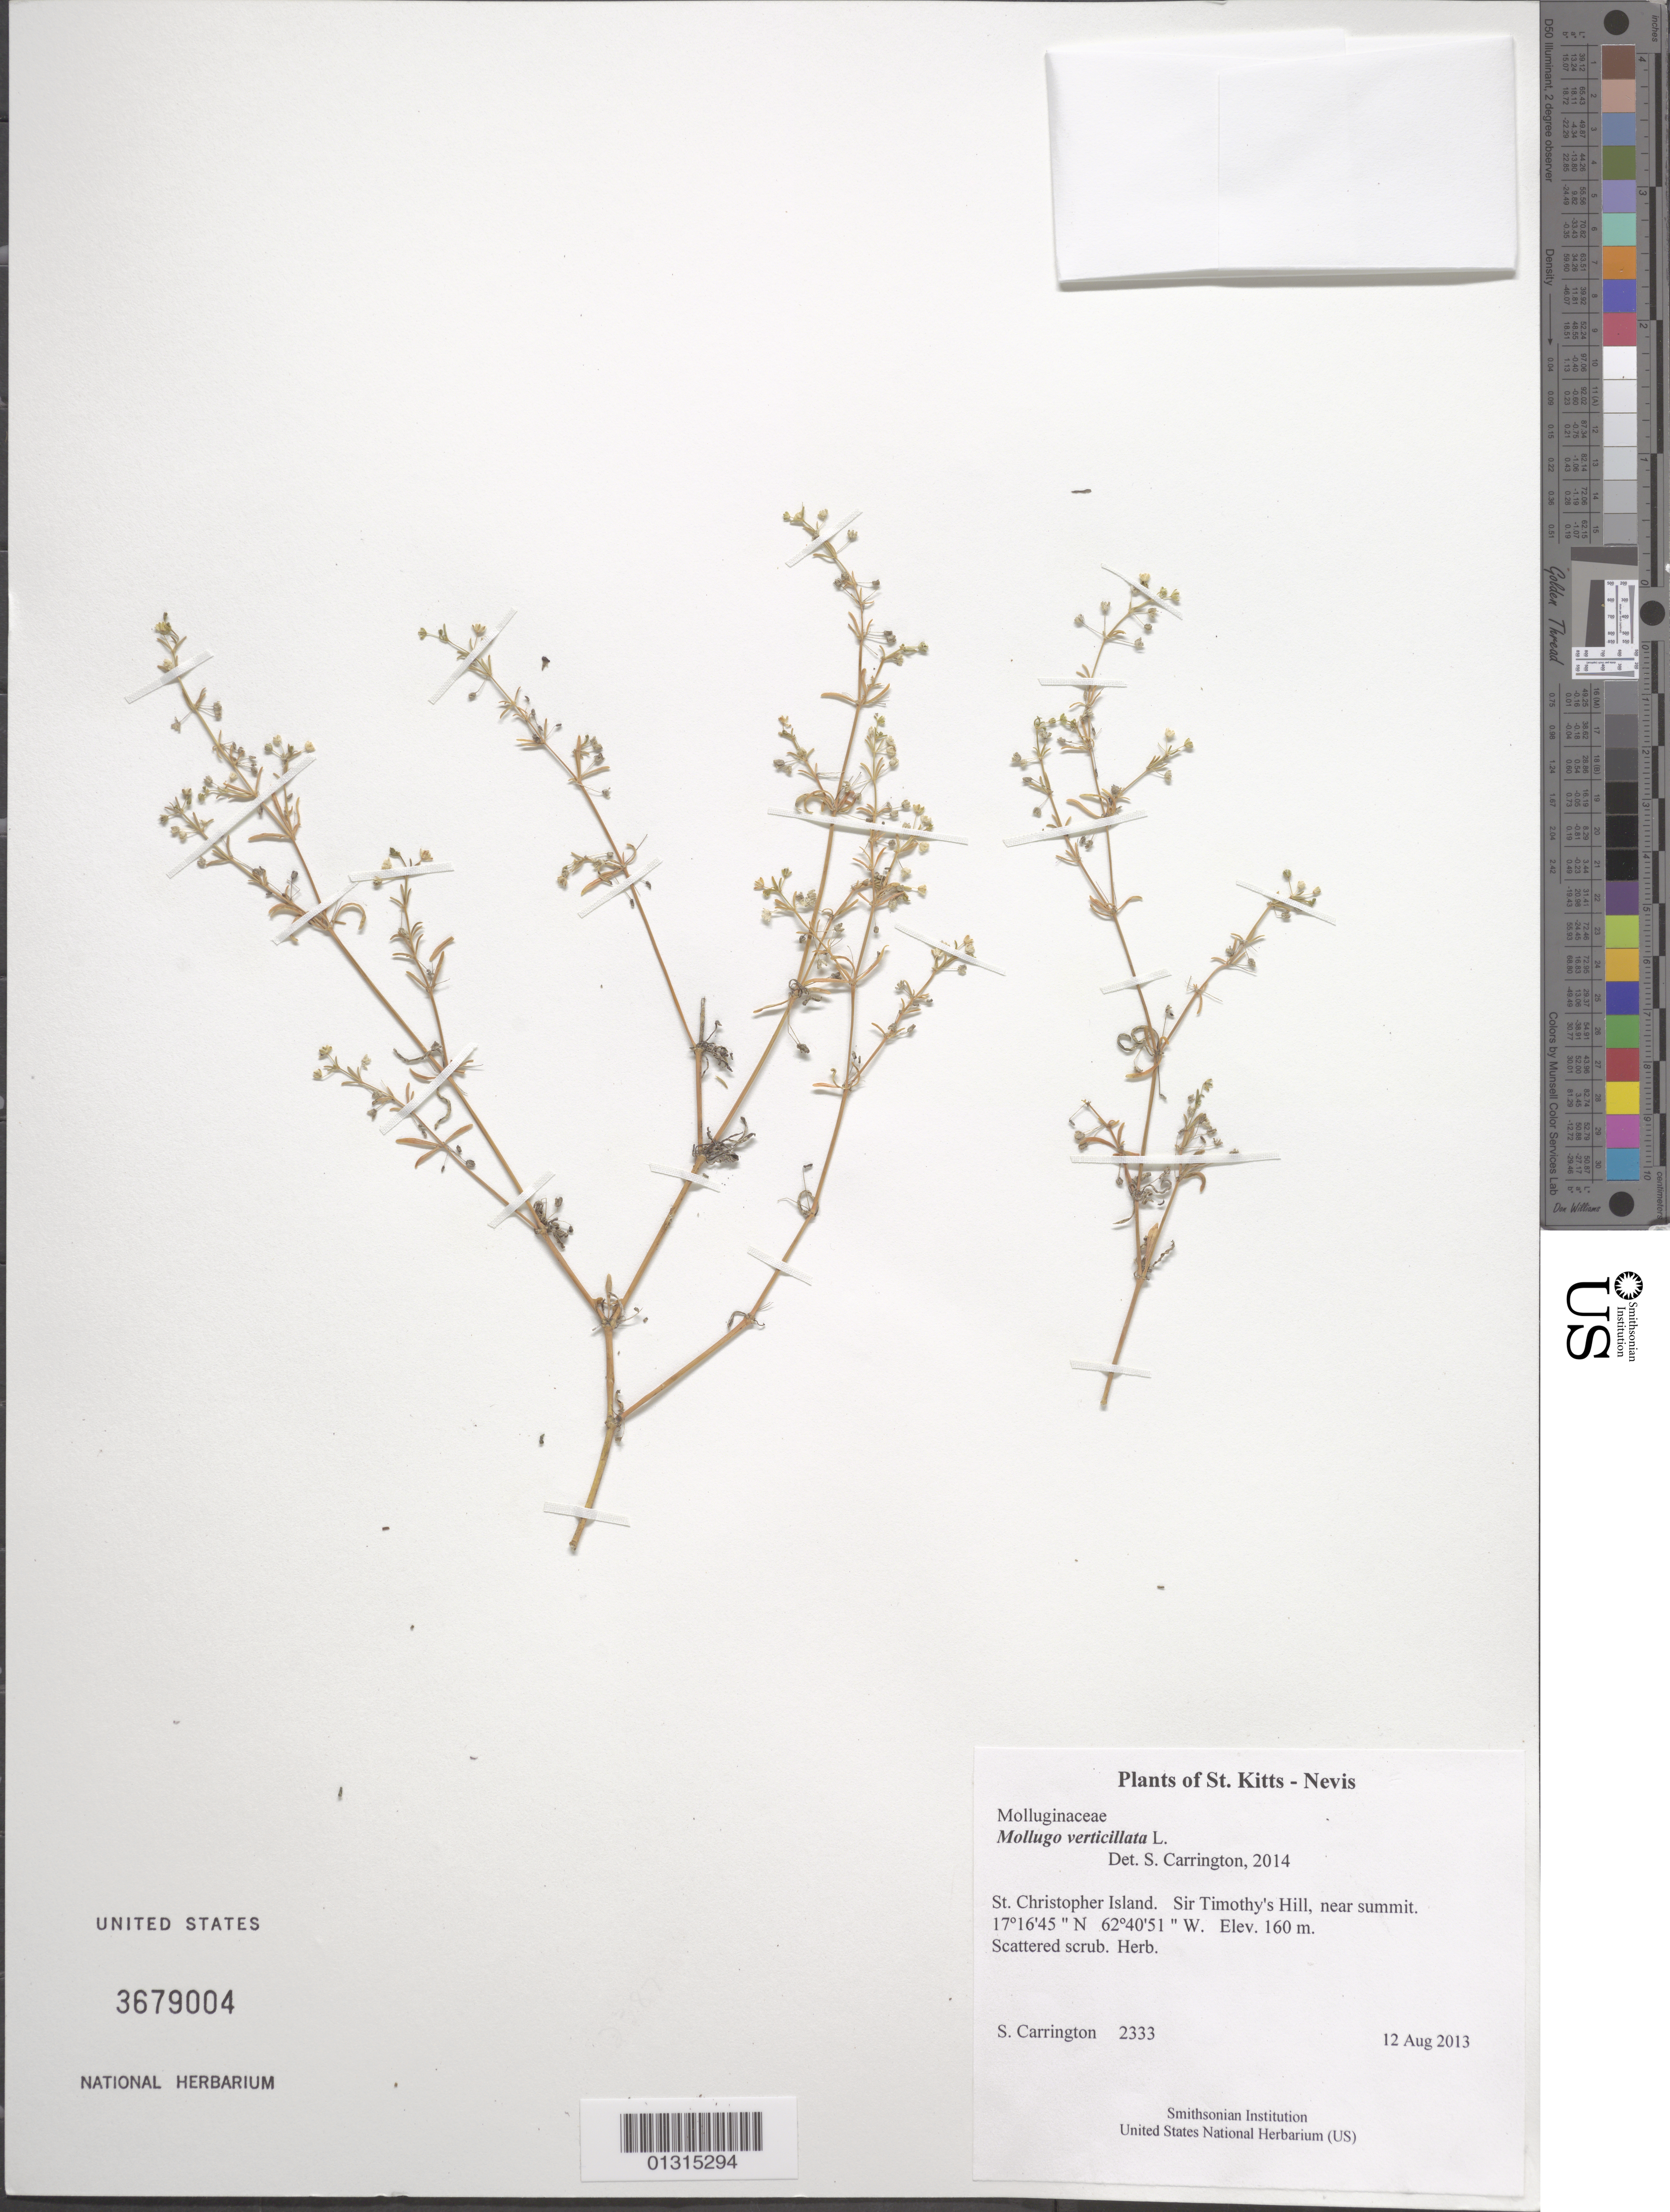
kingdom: Plantae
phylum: Tracheophyta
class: Magnoliopsida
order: Caryophyllales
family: Molluginaceae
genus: Mollugo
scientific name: Mollugo verticillata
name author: L.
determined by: Carrington, C. M. S.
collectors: C. M. S. Carrington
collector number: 2333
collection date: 2013-08-12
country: St. Christopher-Nevis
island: St. Christopher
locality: Sir Timothy's Hill, near summit.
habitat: Scattered scrub.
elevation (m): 160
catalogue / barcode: US 3679004